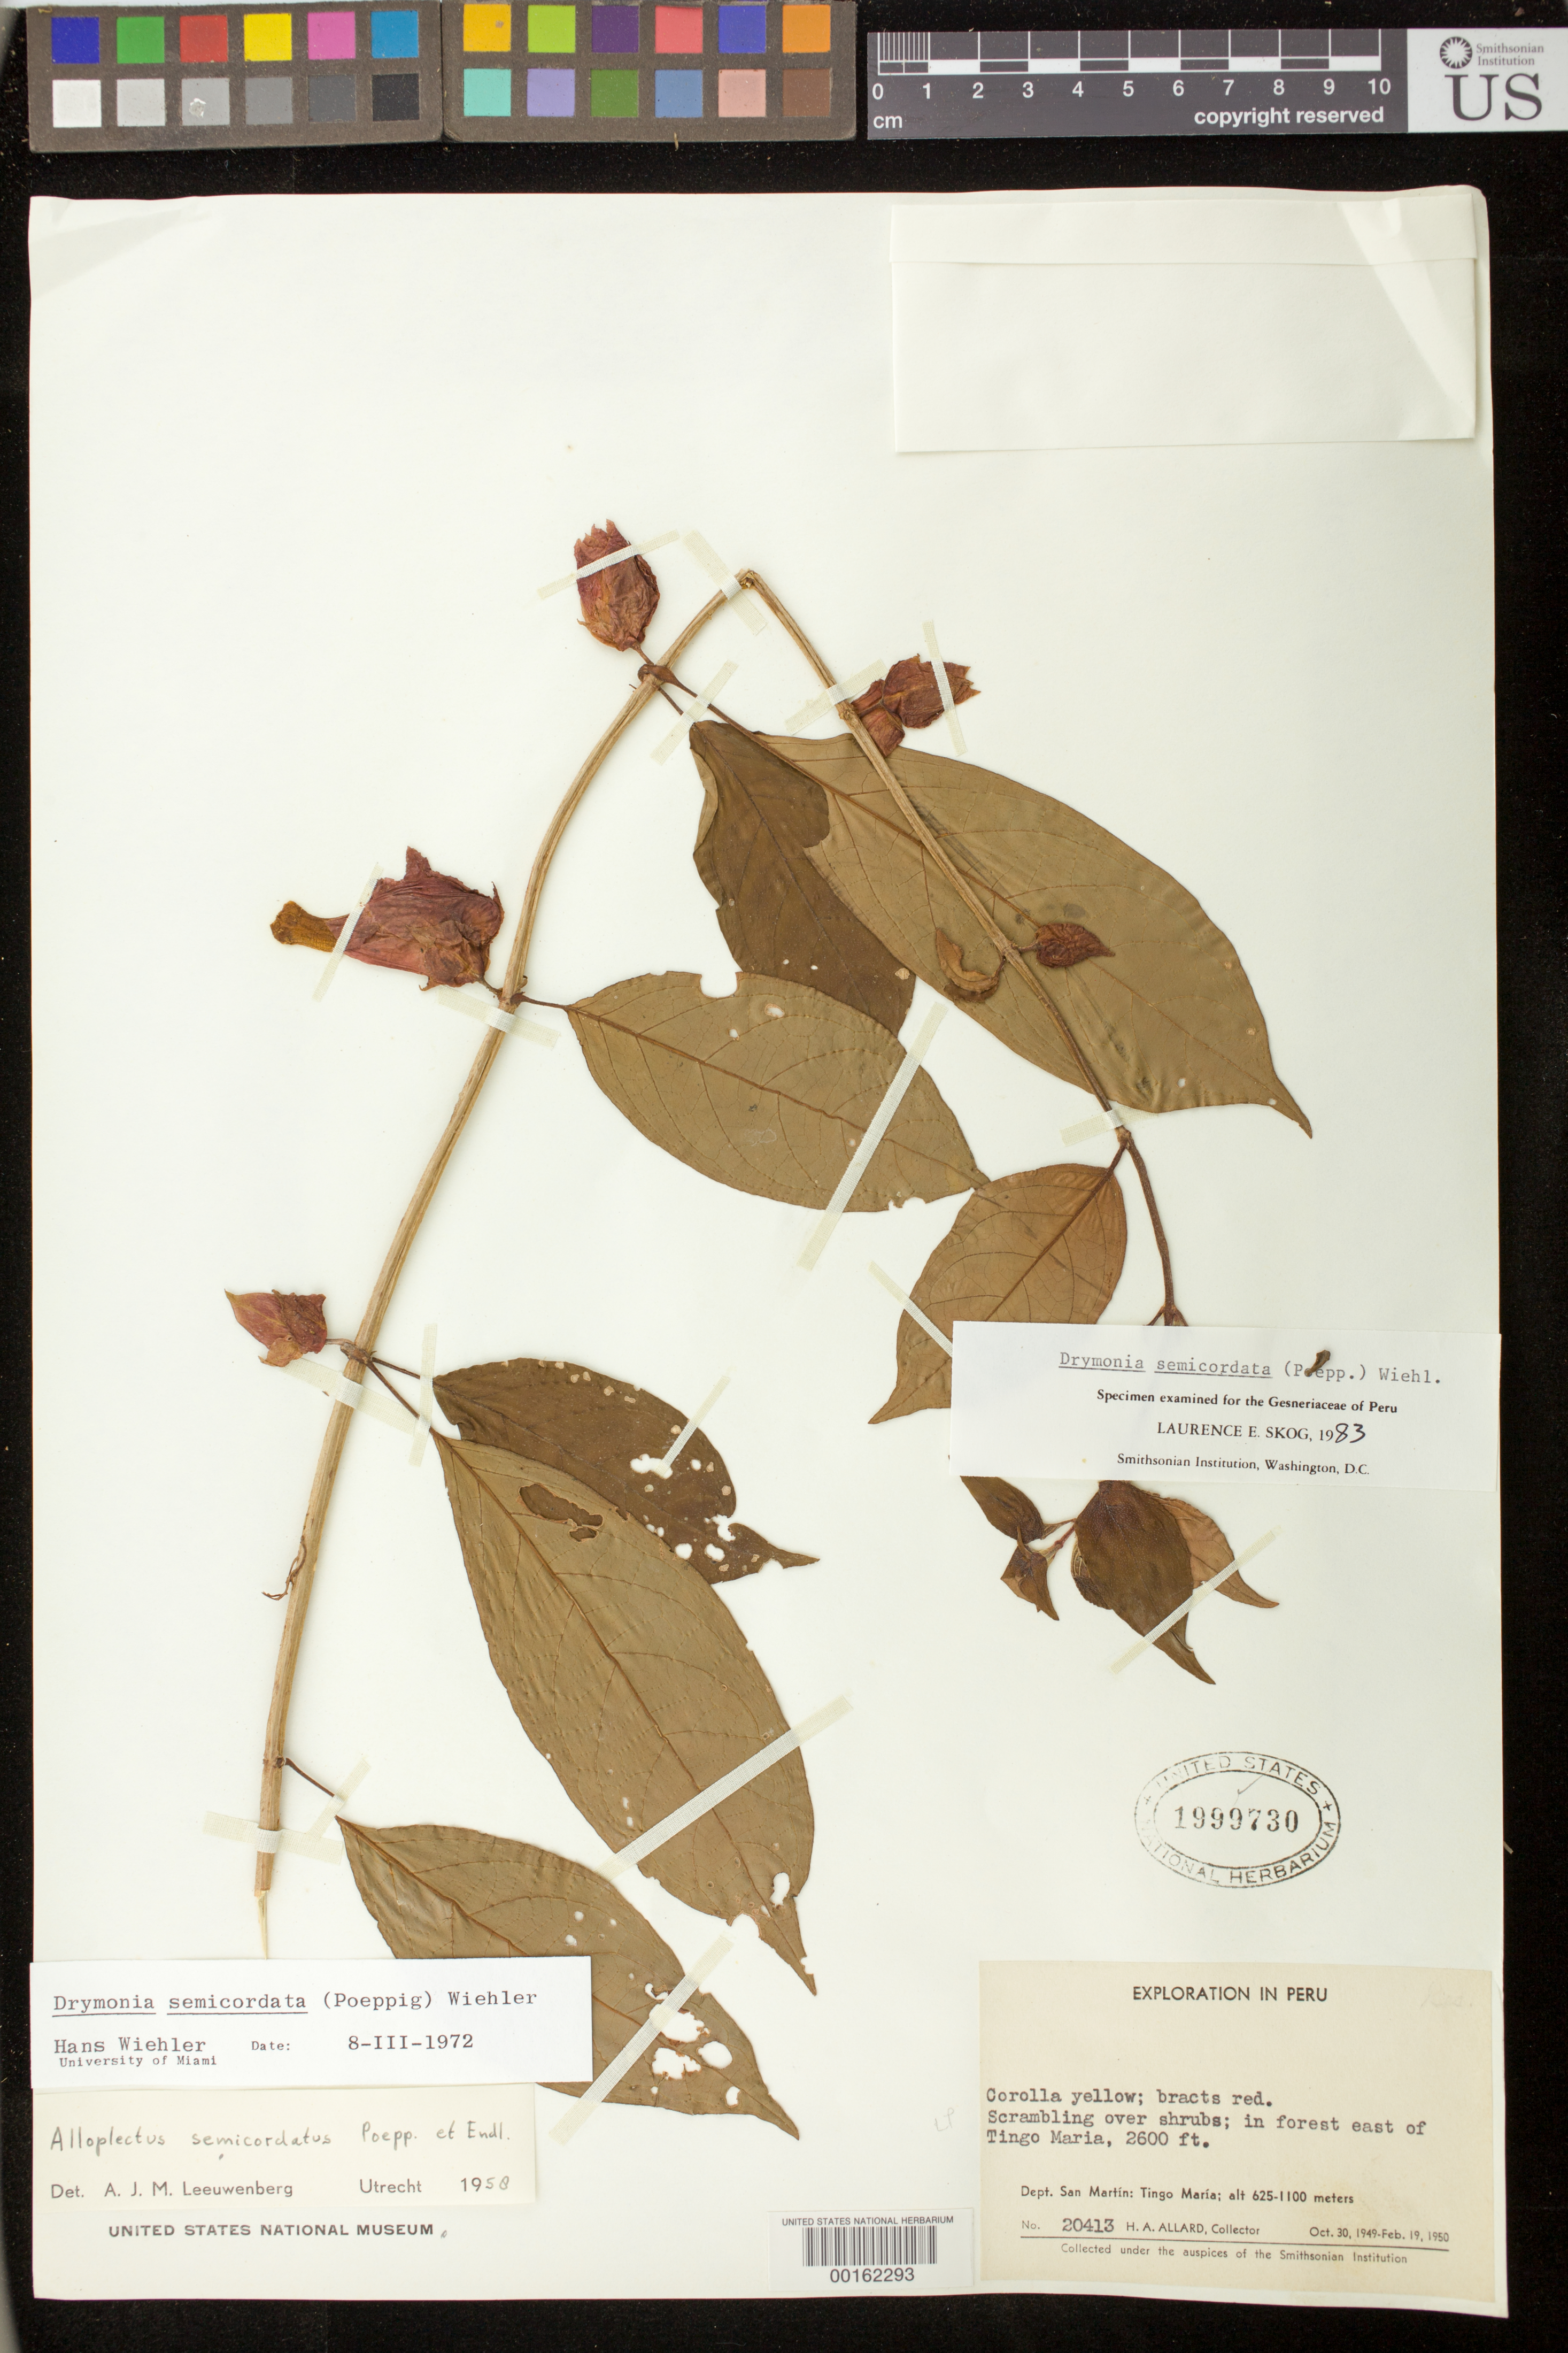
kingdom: Plantae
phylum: Tracheophyta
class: Magnoliopsida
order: Lamiales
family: Gesneriaceae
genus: Drymonia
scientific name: Drymonia semicordata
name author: (Poepp.) Wiehler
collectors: H. A. Allard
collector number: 20413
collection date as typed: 1949-50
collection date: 1949/1950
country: Peru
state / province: San Martín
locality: E of Tingo Maria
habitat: In forest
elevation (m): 625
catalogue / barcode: US 1999730